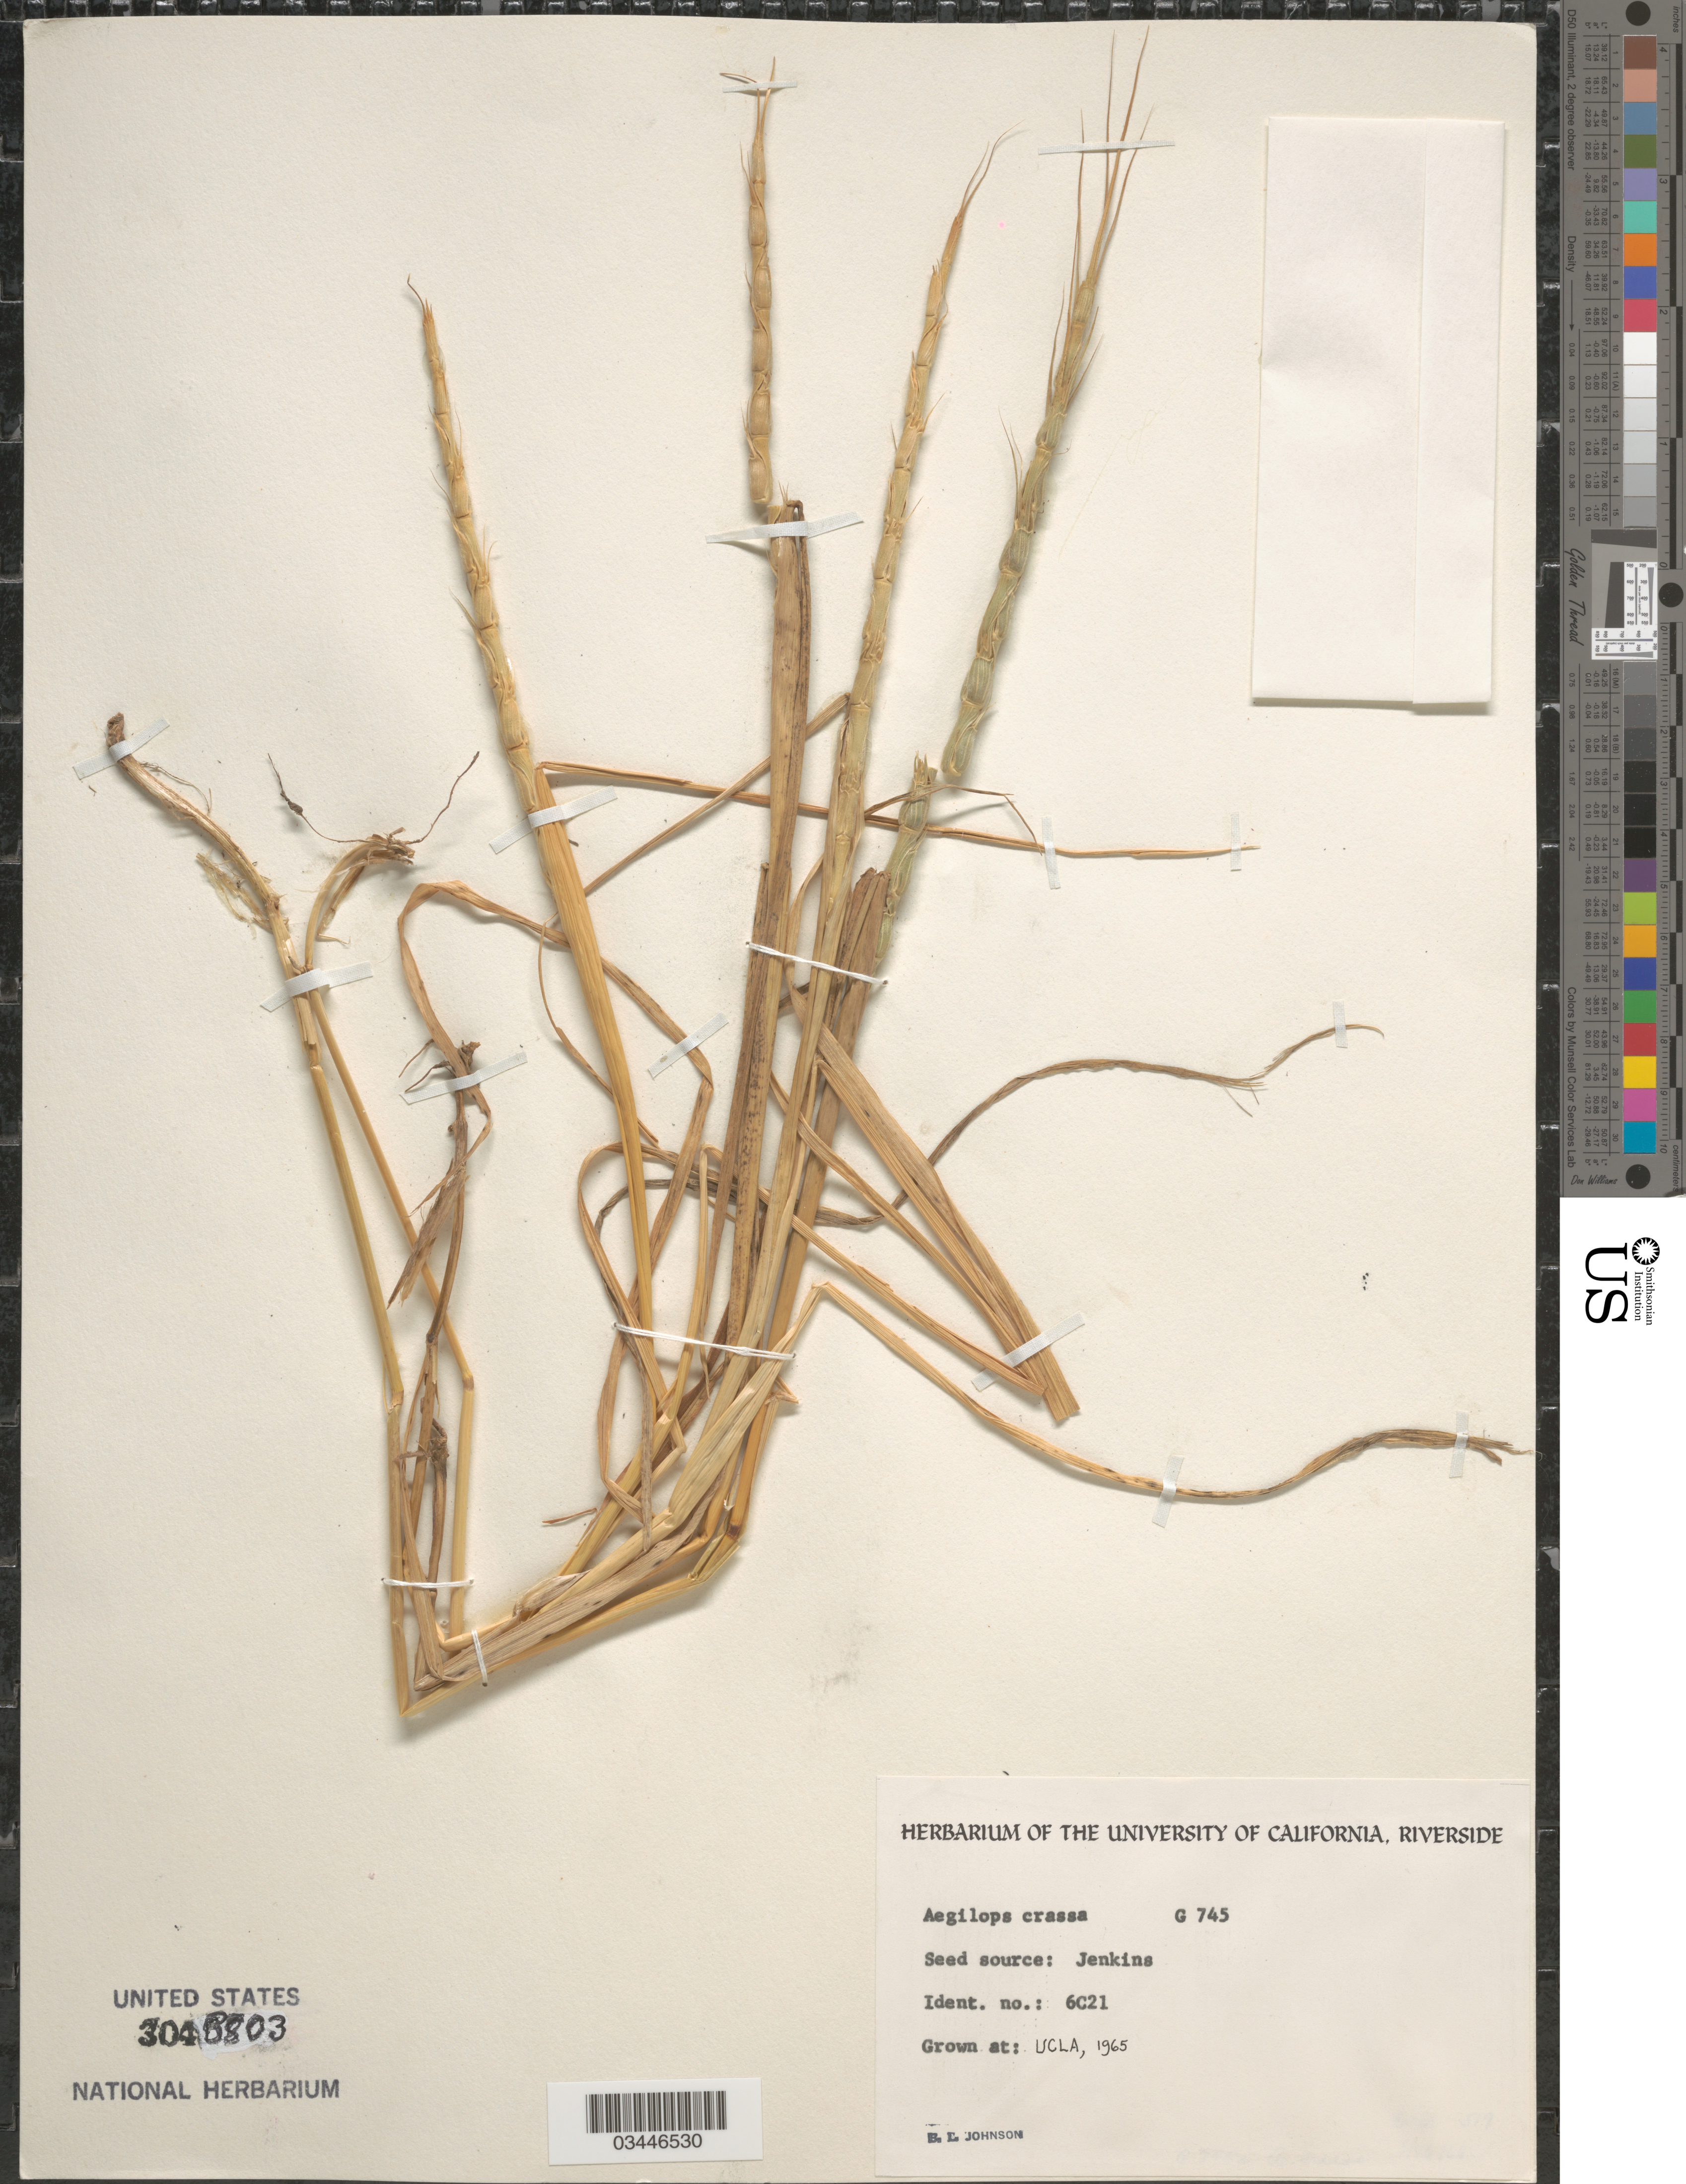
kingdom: Plantae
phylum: Tracheophyta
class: Liliopsida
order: Poales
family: Poaceae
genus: Aegilops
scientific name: Aegilops crassa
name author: Boiss.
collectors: B. Johnson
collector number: G745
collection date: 1965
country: United States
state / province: California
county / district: Los Angeles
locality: UCLA.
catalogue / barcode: US 3048803